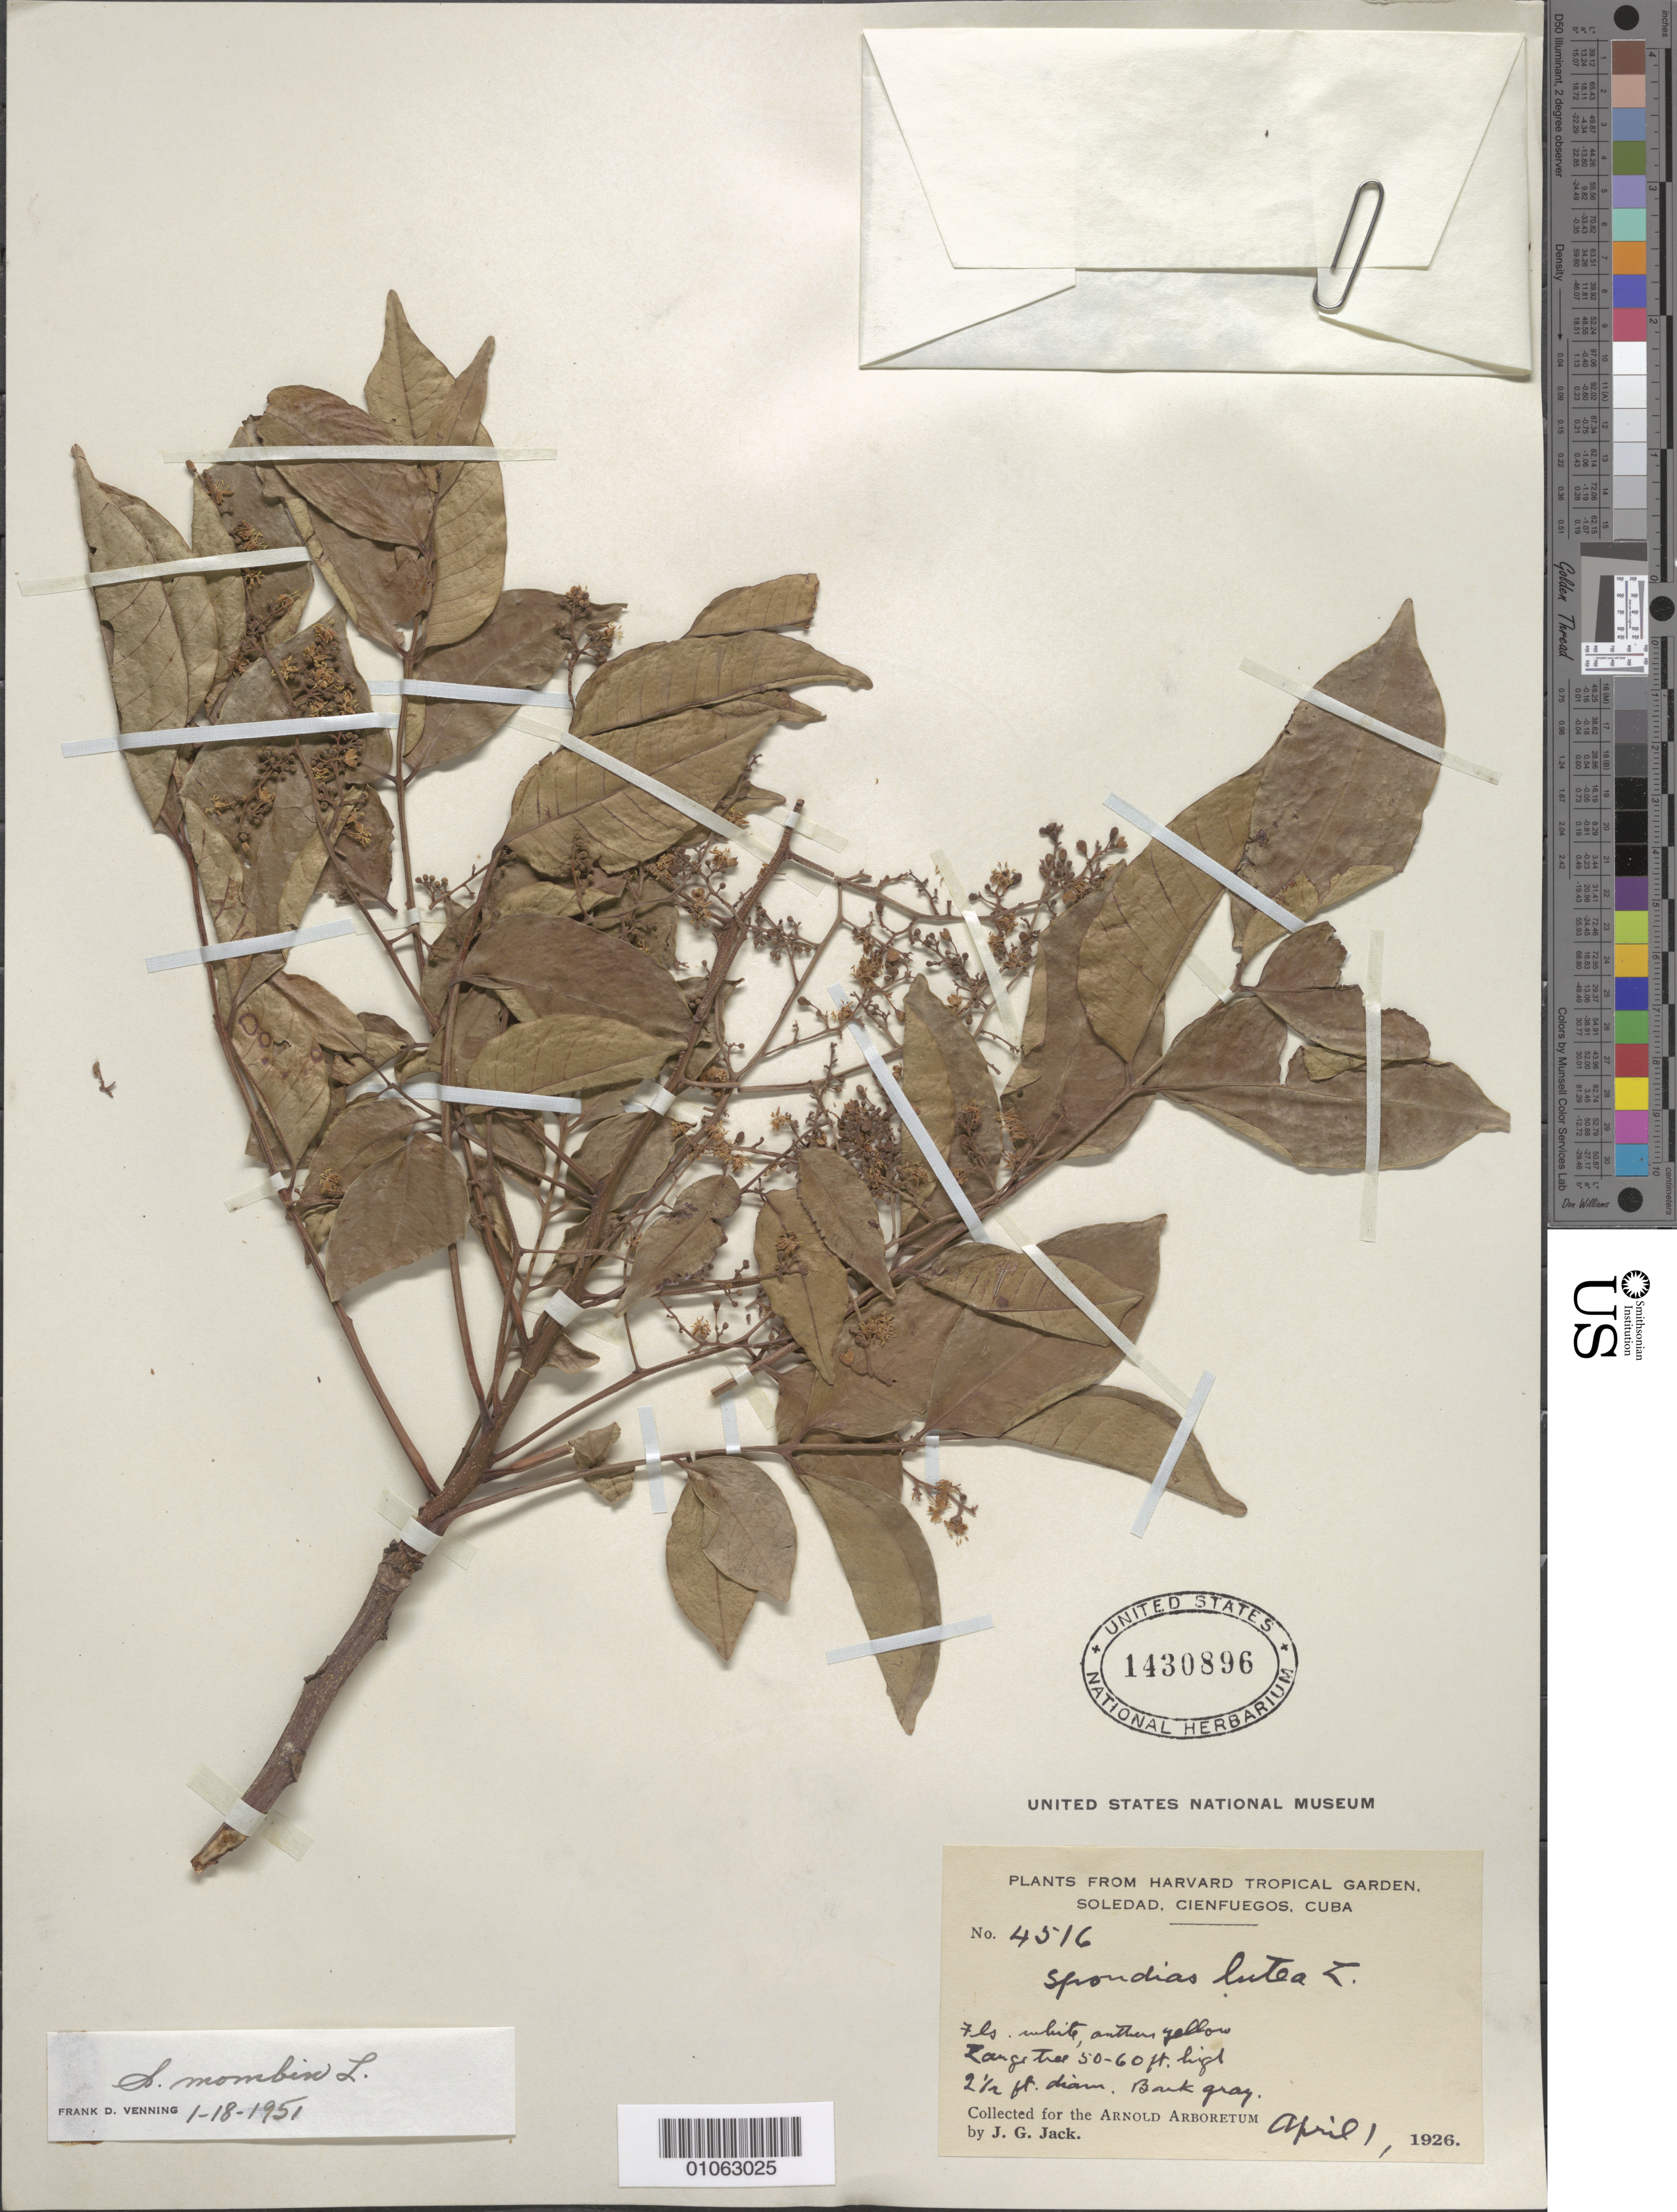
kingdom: Plantae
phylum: Tracheophyta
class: Magnoliopsida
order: Sapindales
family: Anacardiaceae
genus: Spondias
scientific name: Spondias mombin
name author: L.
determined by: Mitchell, J. D.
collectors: J. G. Jack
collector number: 4516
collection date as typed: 01 Apr 1926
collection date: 1926-04-01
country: Cuba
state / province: Cienfuegos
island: Cuba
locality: Cienfuegos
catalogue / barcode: US 1430896